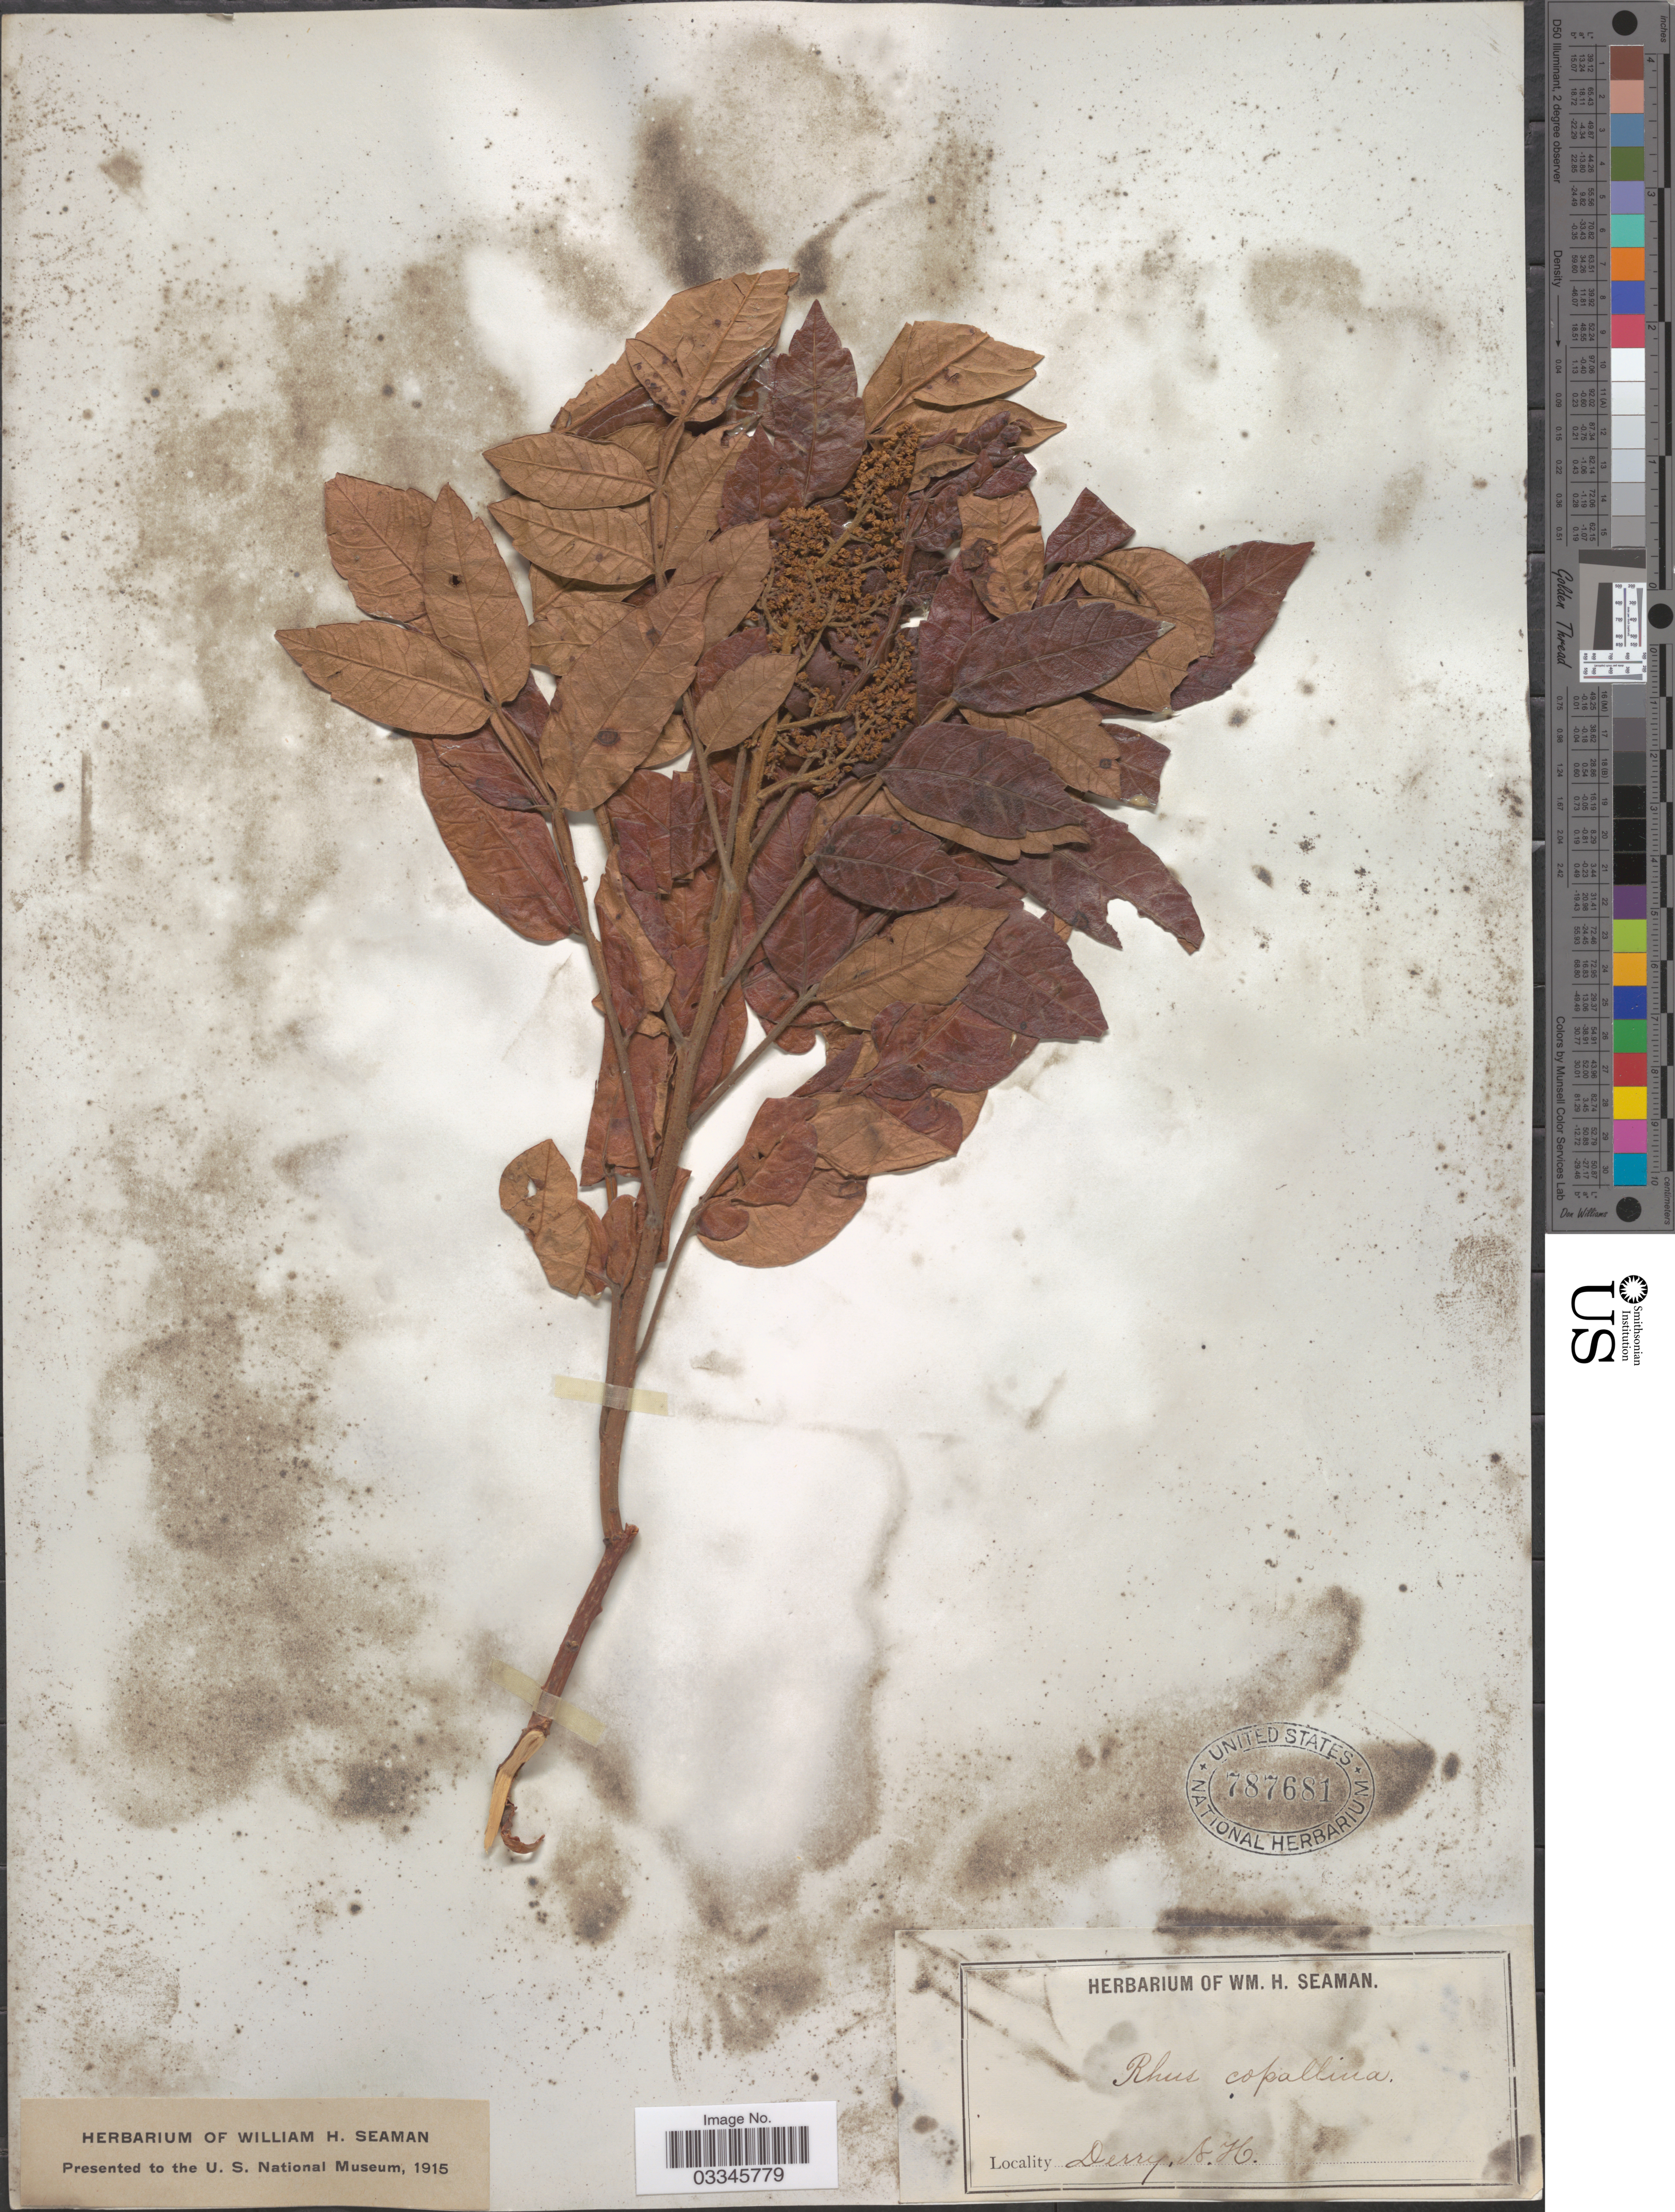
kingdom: Plantae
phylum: Tracheophyta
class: Magnoliopsida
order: Sapindales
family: Anacardiaceae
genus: Rhus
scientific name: Rhus copallinum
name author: L.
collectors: Ex herb. W. H. Seaman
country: United States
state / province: New Hampshire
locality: Derry.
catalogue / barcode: US 787681